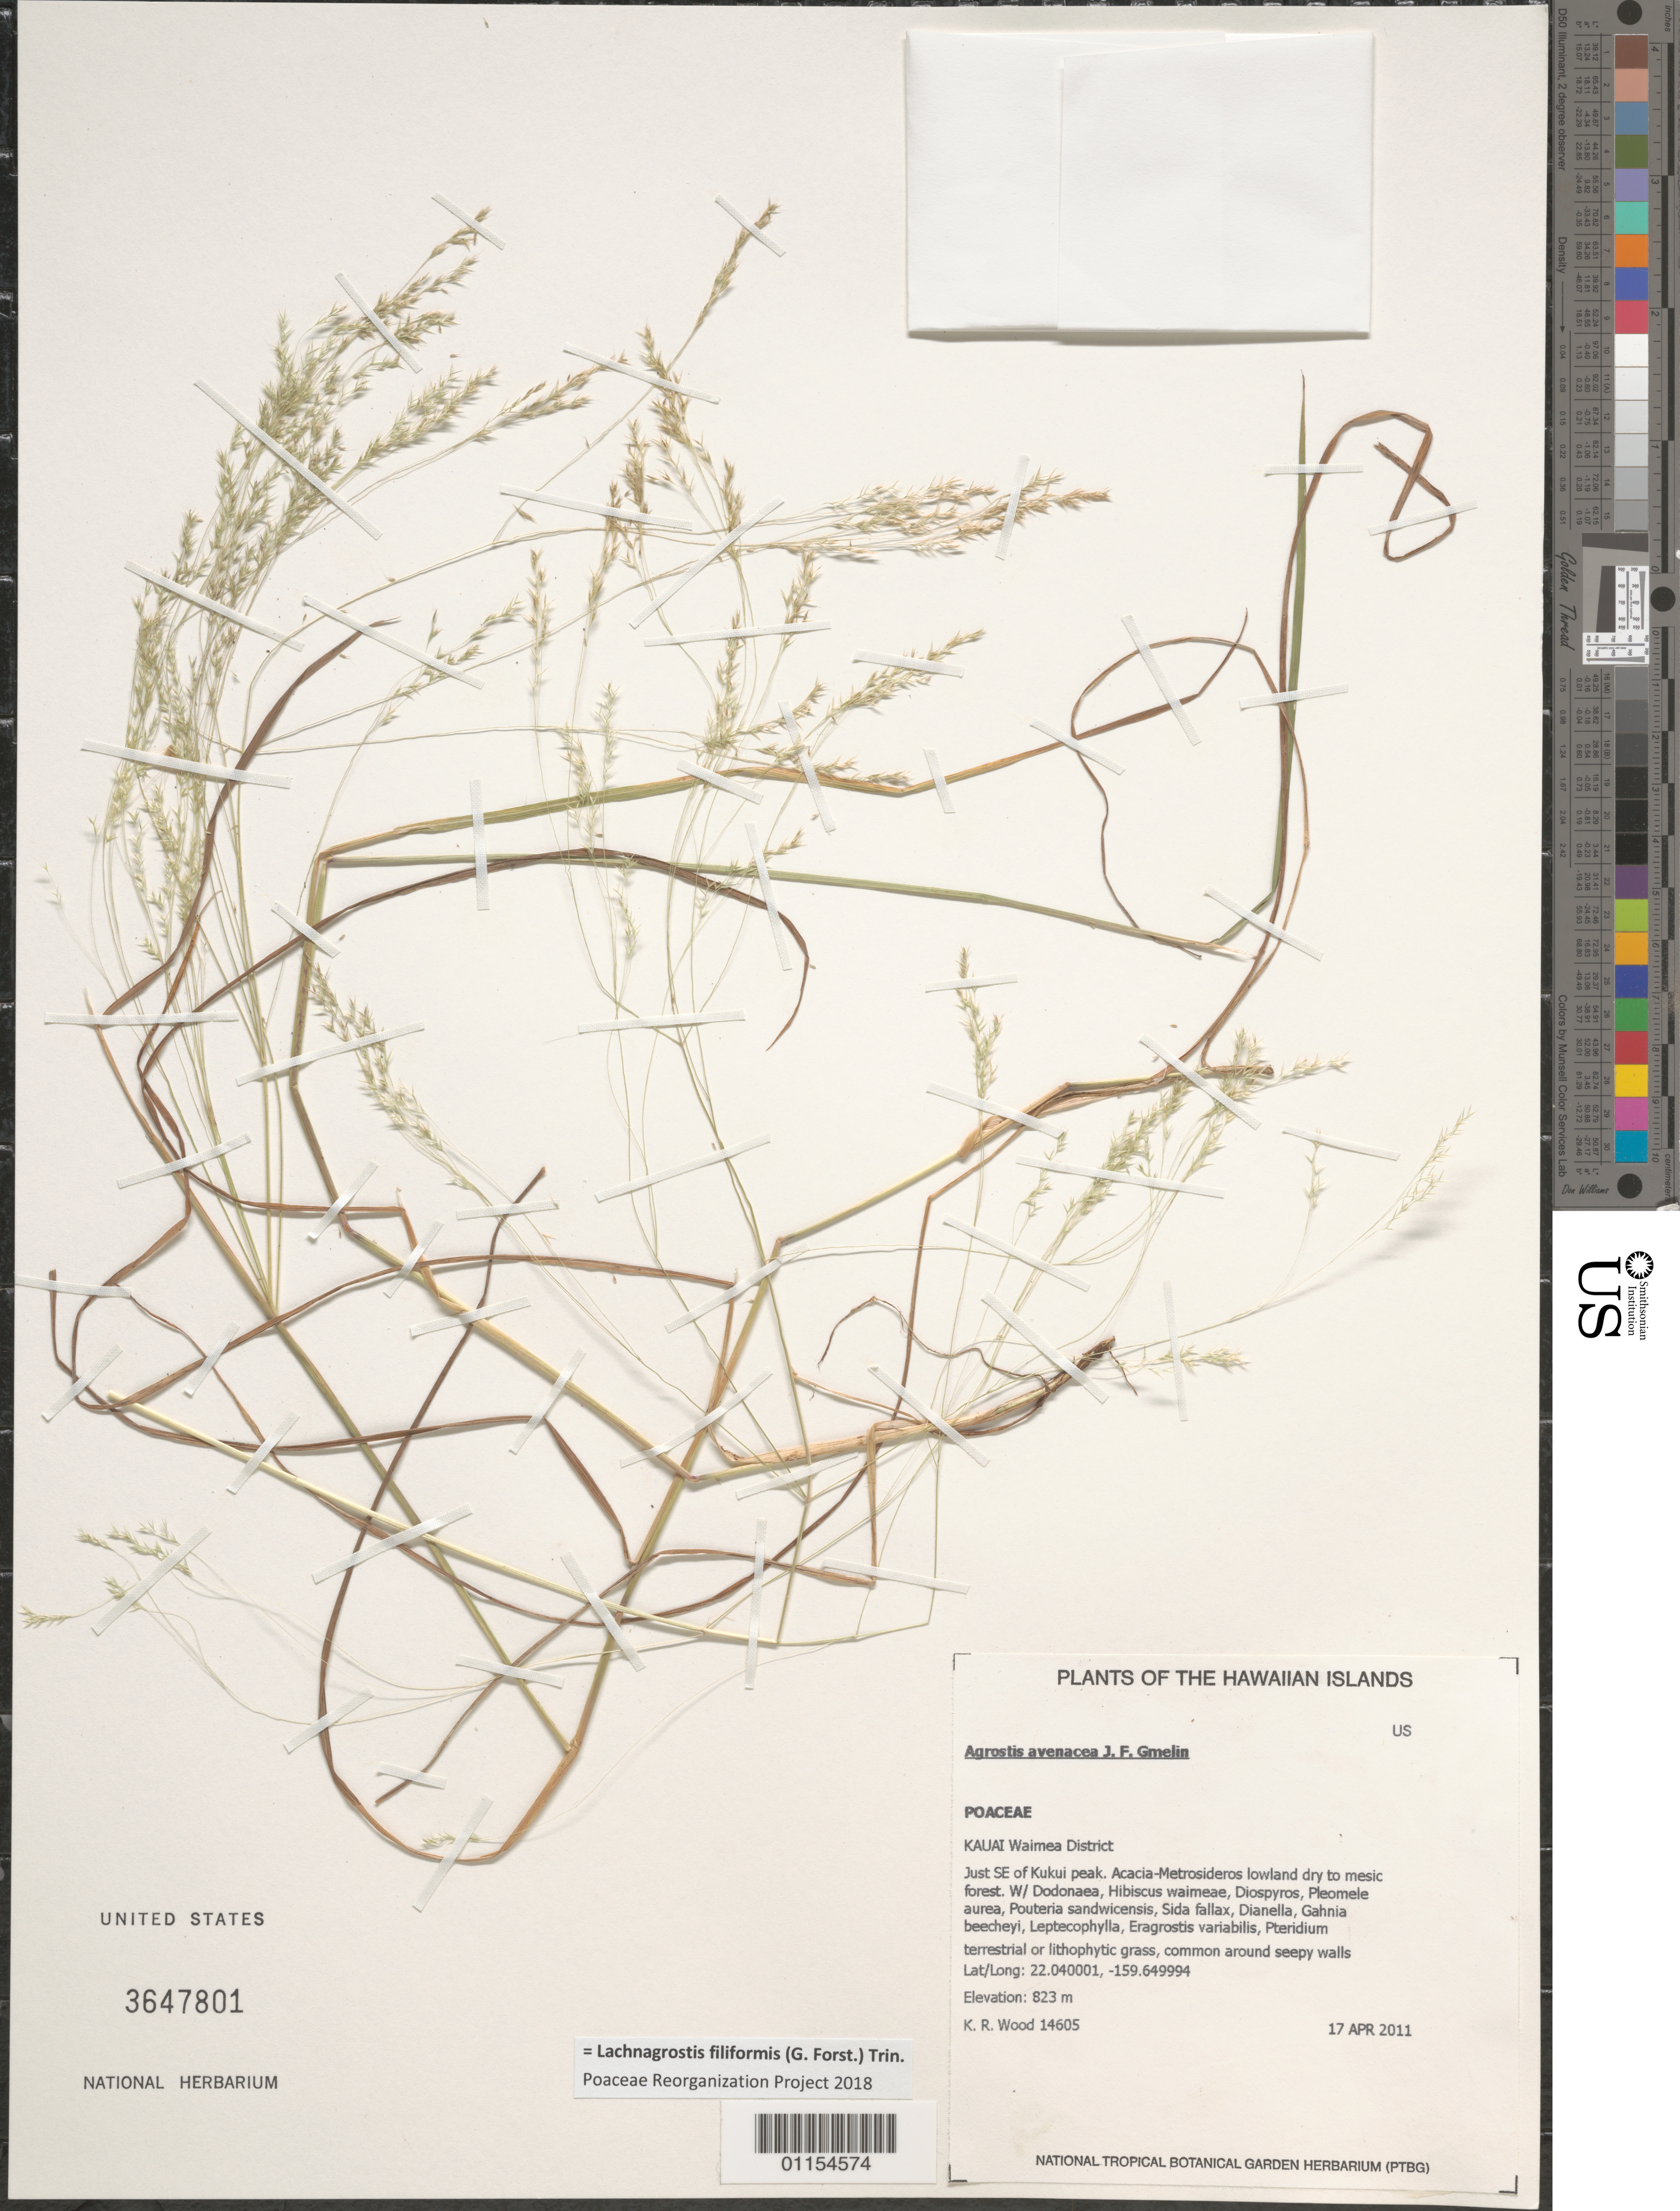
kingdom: Plantae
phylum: Tracheophyta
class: Liliopsida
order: Poales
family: Poaceae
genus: Lachnagrostis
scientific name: Lachnagrostis filiformis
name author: (J.R. Forst.) Trin.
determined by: Poaceae Reorganization Project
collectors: K. R. Wood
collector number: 14605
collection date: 2011-04-17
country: United States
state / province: Hawaii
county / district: Kauai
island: Kaua'i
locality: Waimea district, just SE of Kukui Peak.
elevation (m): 823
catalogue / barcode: US 3647801